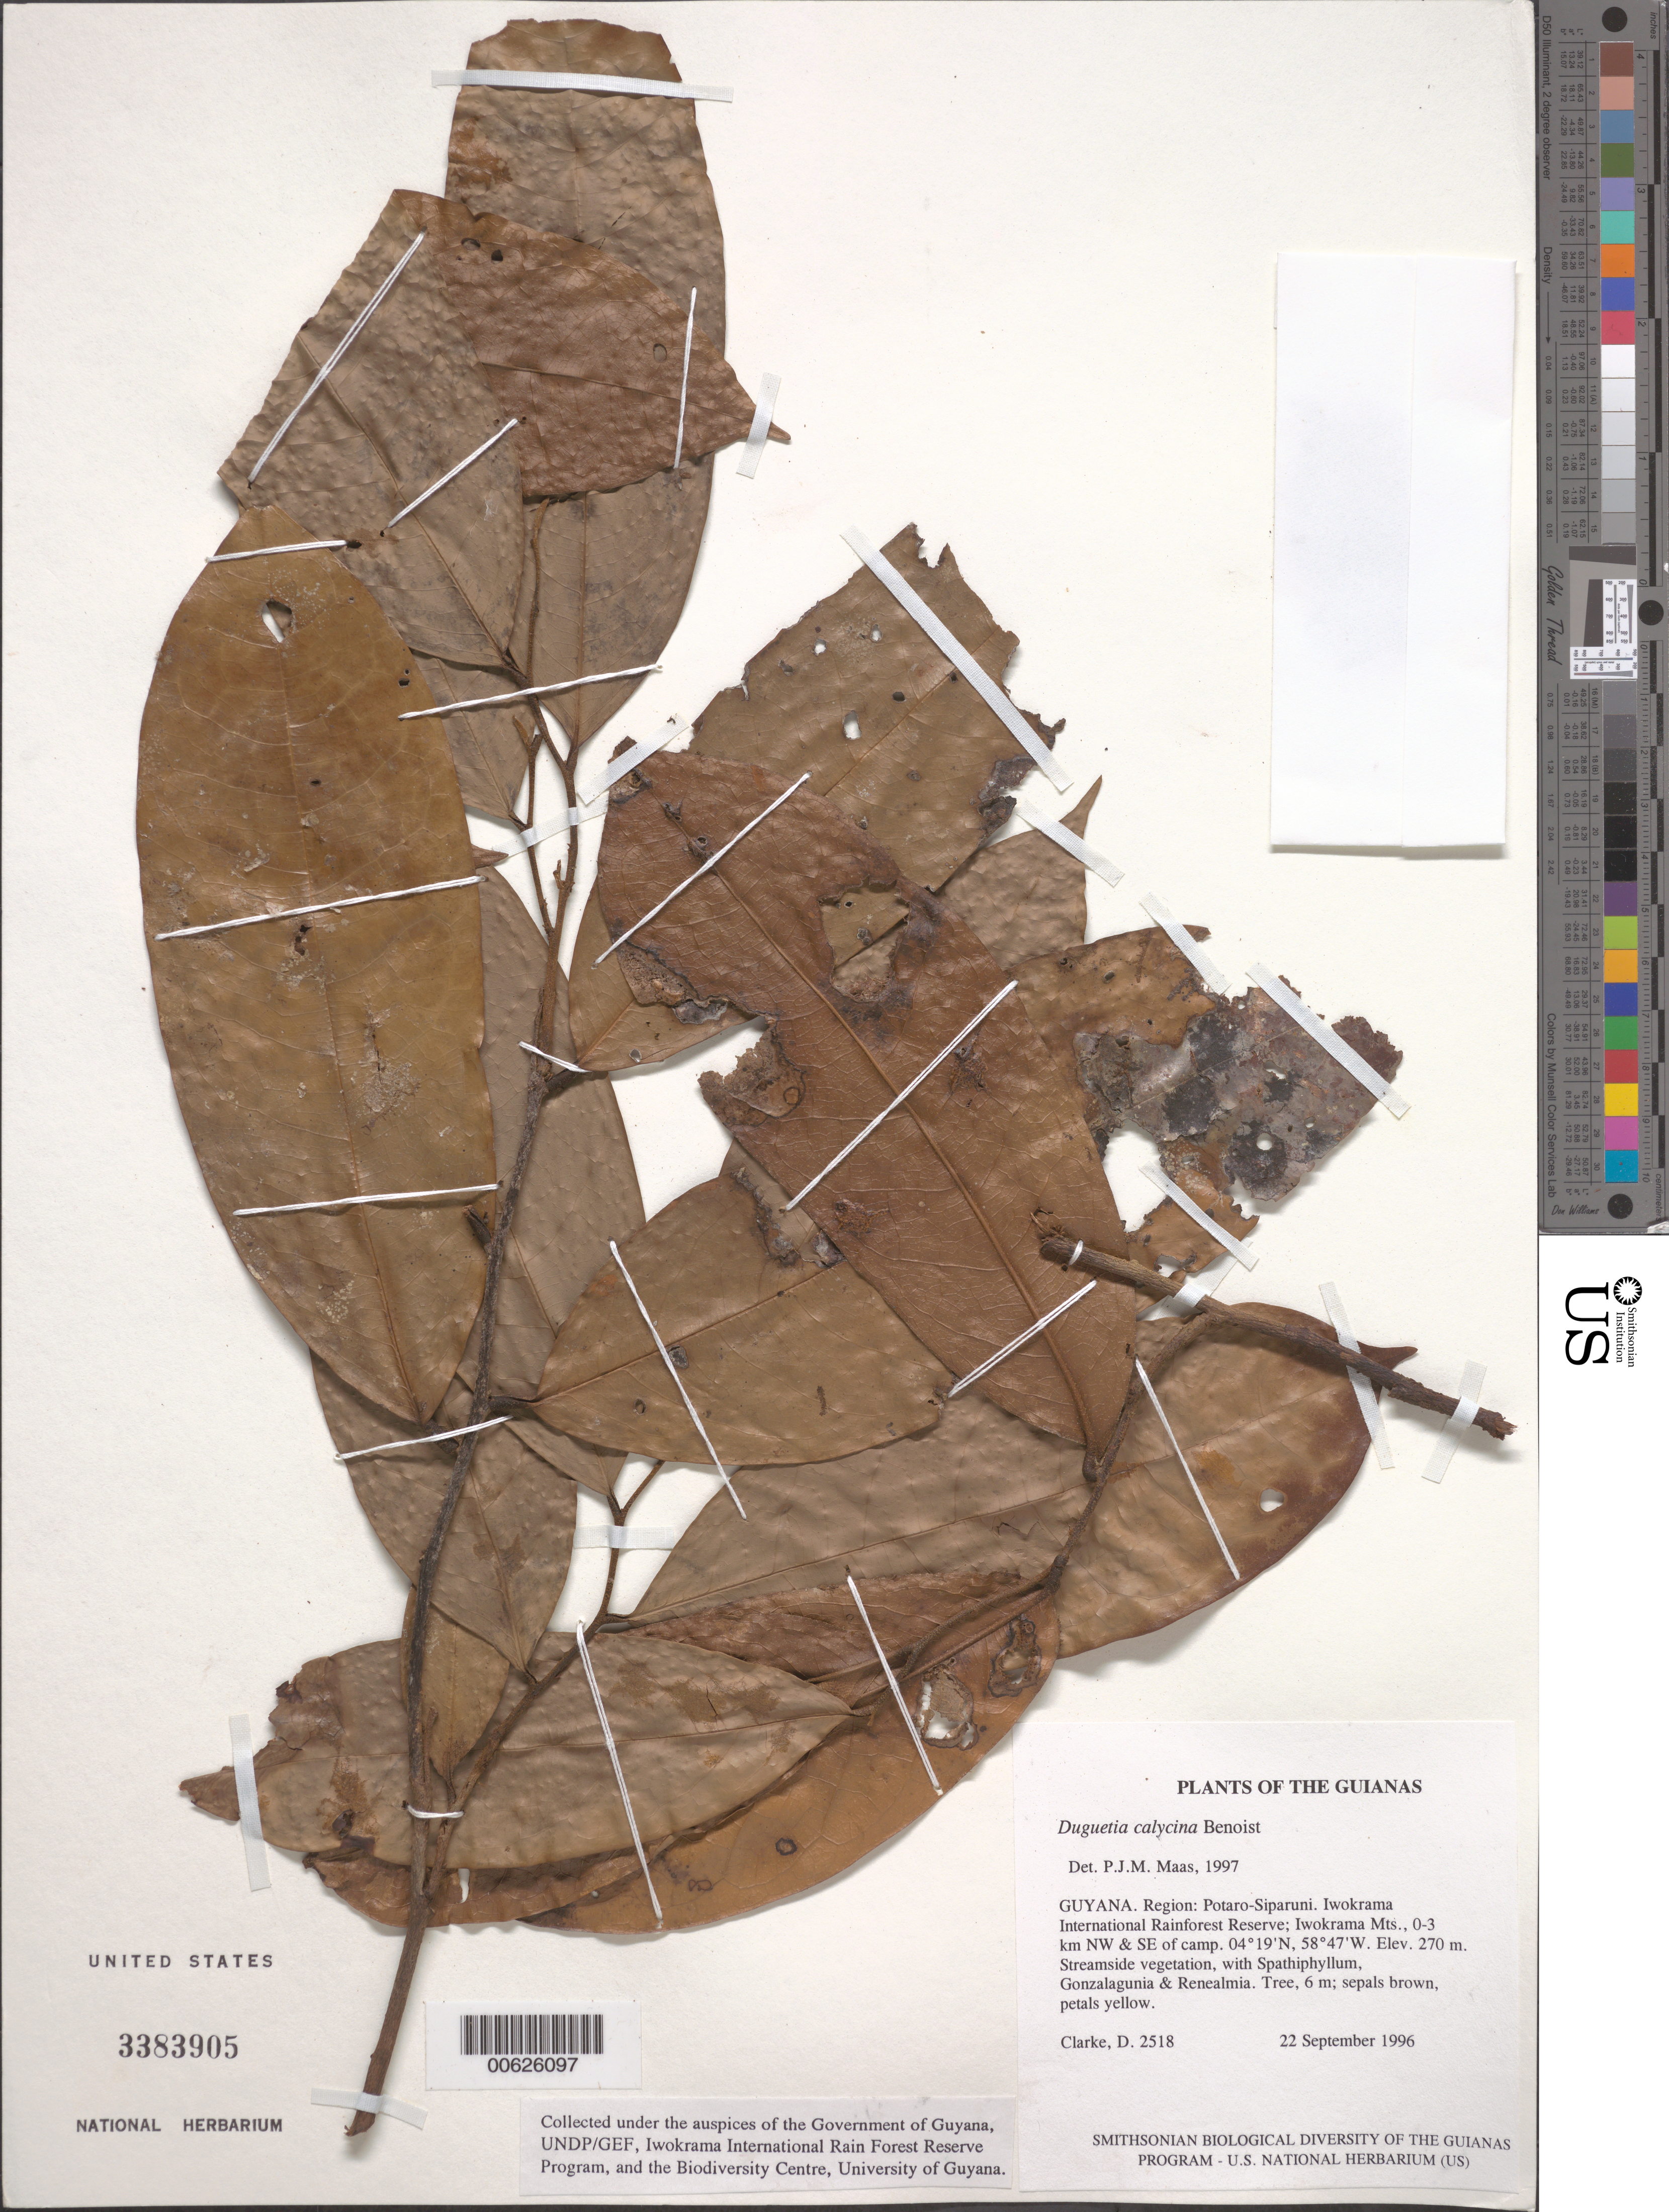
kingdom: Plantae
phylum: Tracheophyta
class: Magnoliopsida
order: Magnoliales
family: Annonaceae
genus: Duguetia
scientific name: Duguetia calycina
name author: Benoist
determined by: Maas, Paul J. M.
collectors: H. D. Clarke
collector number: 2518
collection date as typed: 22 September 1996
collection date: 1996-09-22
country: Guyana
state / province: Potaro-Siparuni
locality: Iwokrama International Rainforest Reserve; Iwokrama Mts., 0-3 km NW & SE of camp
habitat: Streamside vegetation, with Spathiphyllum, Gonzalagunia & Renealmia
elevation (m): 270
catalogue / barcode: US 3383905